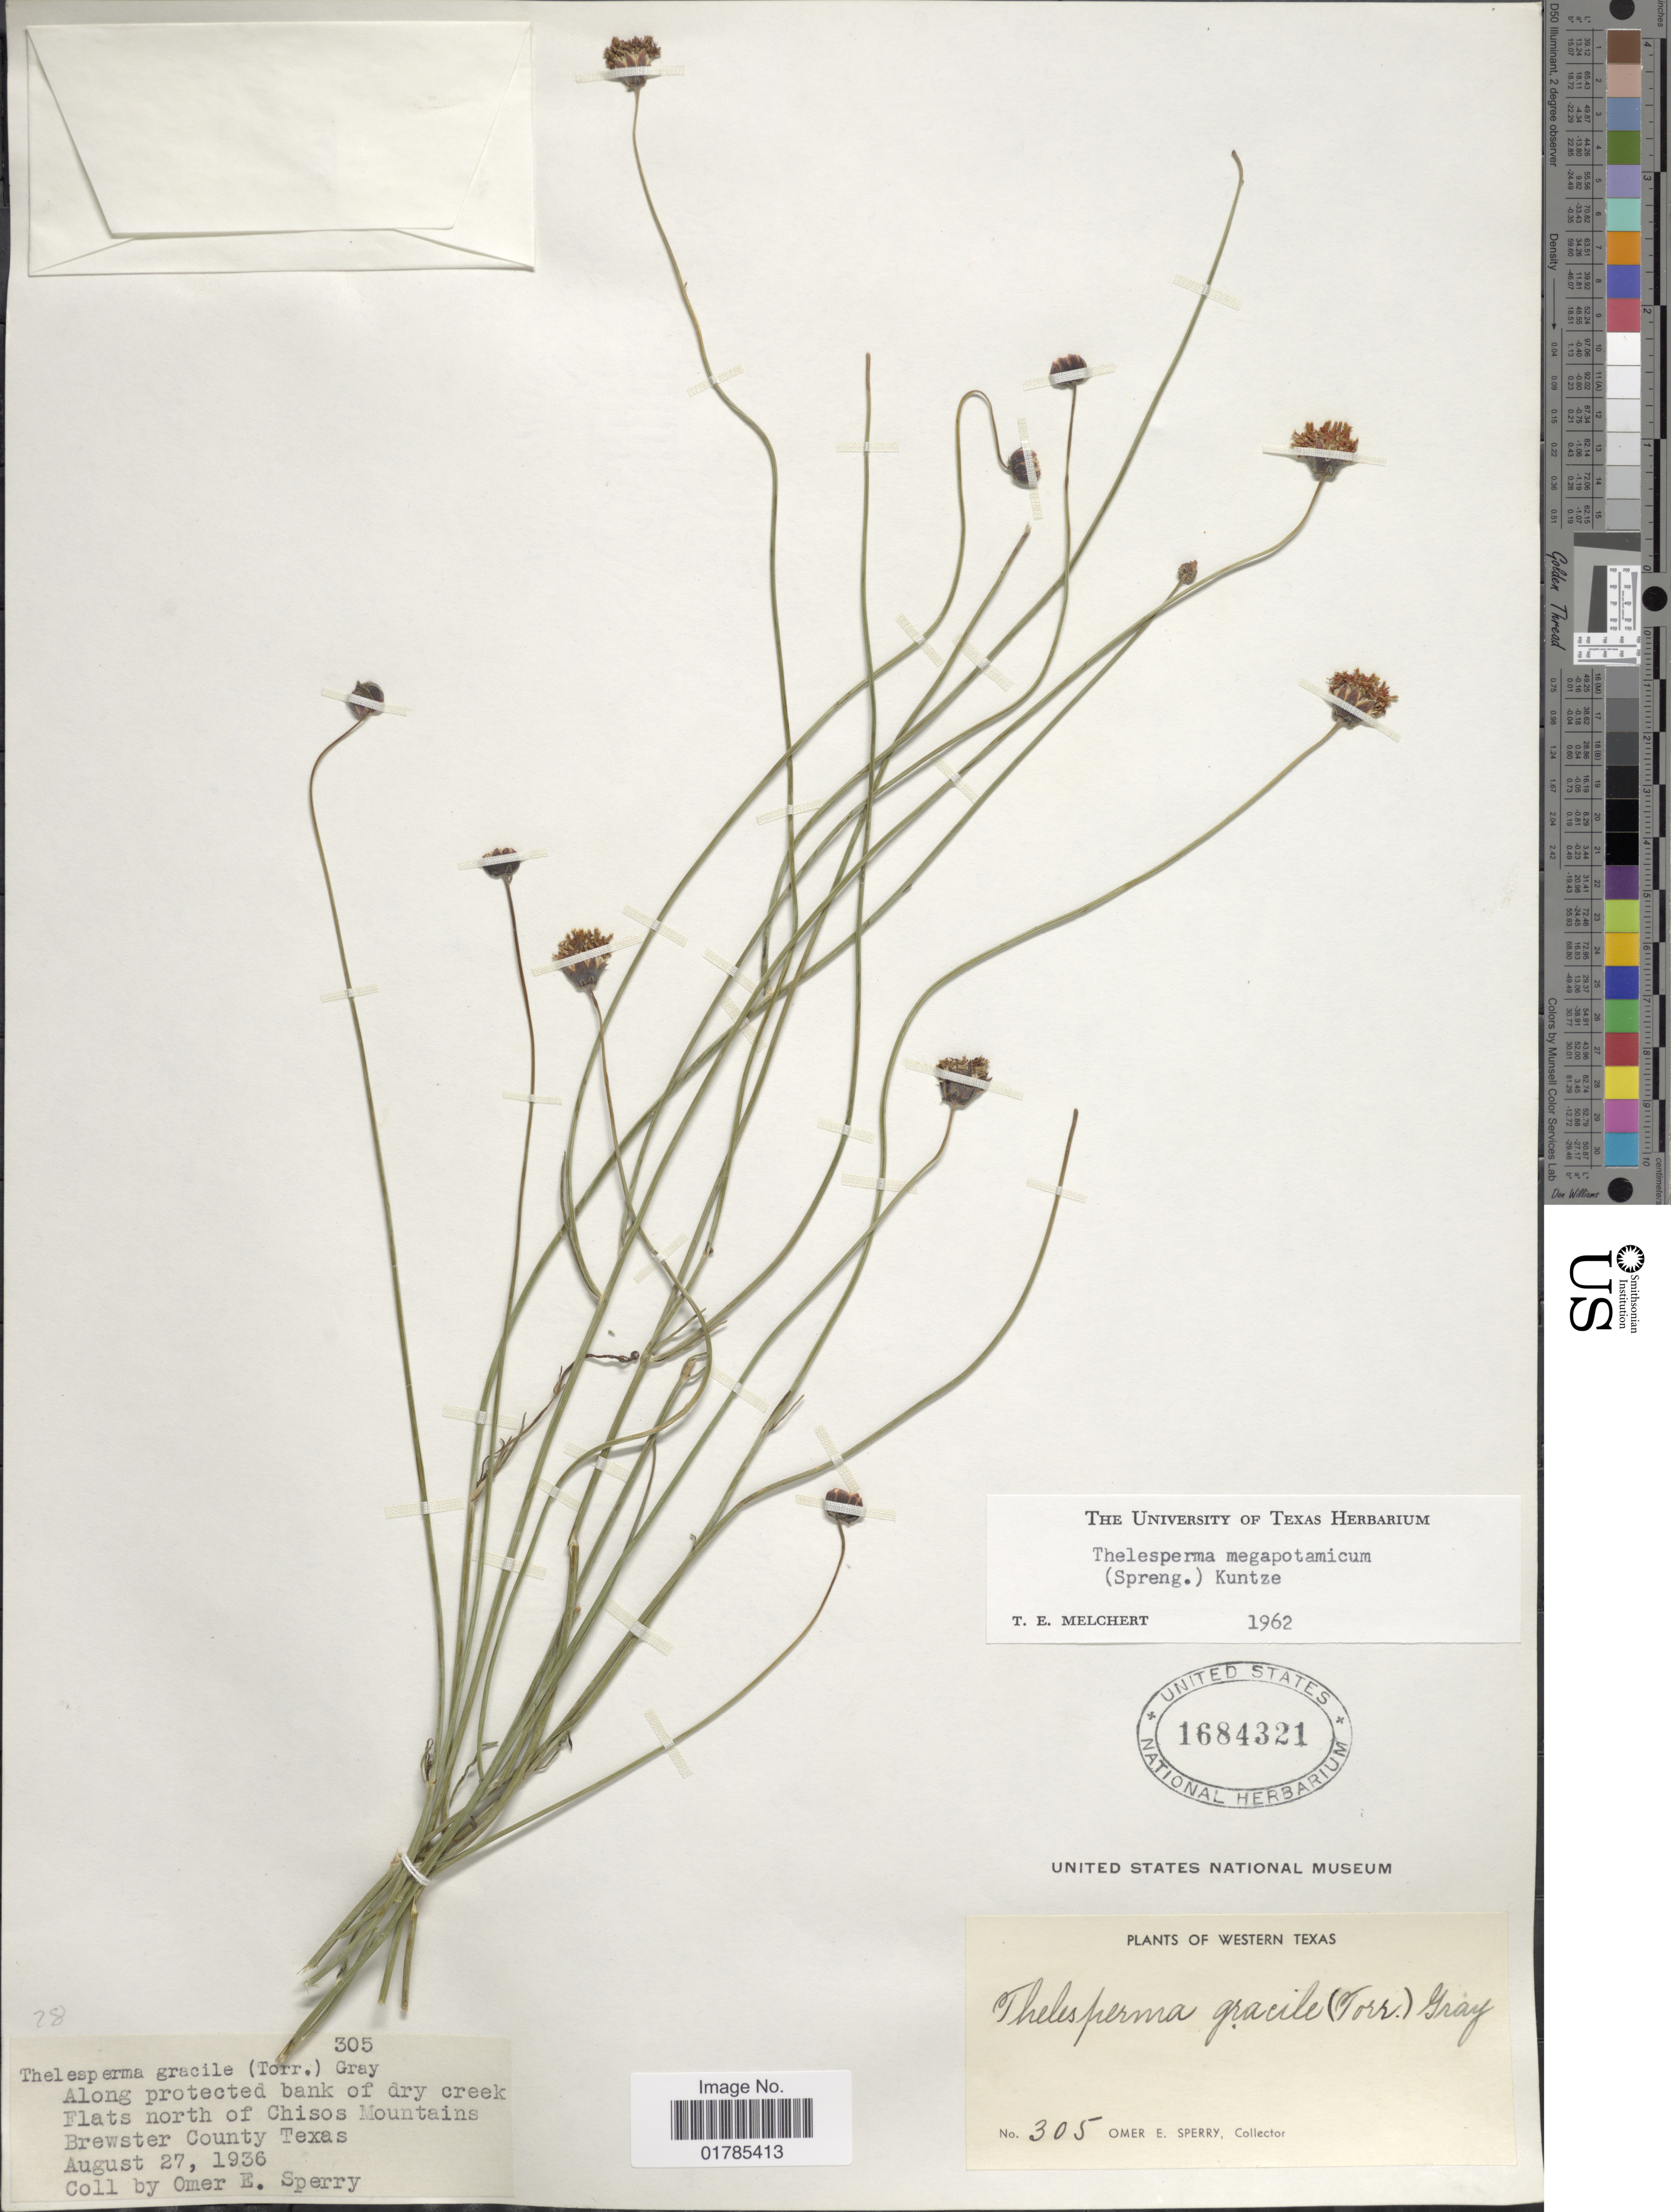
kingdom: Plantae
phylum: Tracheophyta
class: Magnoliopsida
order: Asterales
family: Asteraceae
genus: Thelesperma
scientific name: Thelesperma megapotamicum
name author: (Spreng.) Herter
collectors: O. E. Sperry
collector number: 305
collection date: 1936-08-27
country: United States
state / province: Texas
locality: Along protected bank of dry creek. Flats north of Chisos Mountains. Brewster County, Western Texas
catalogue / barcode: US 1684321